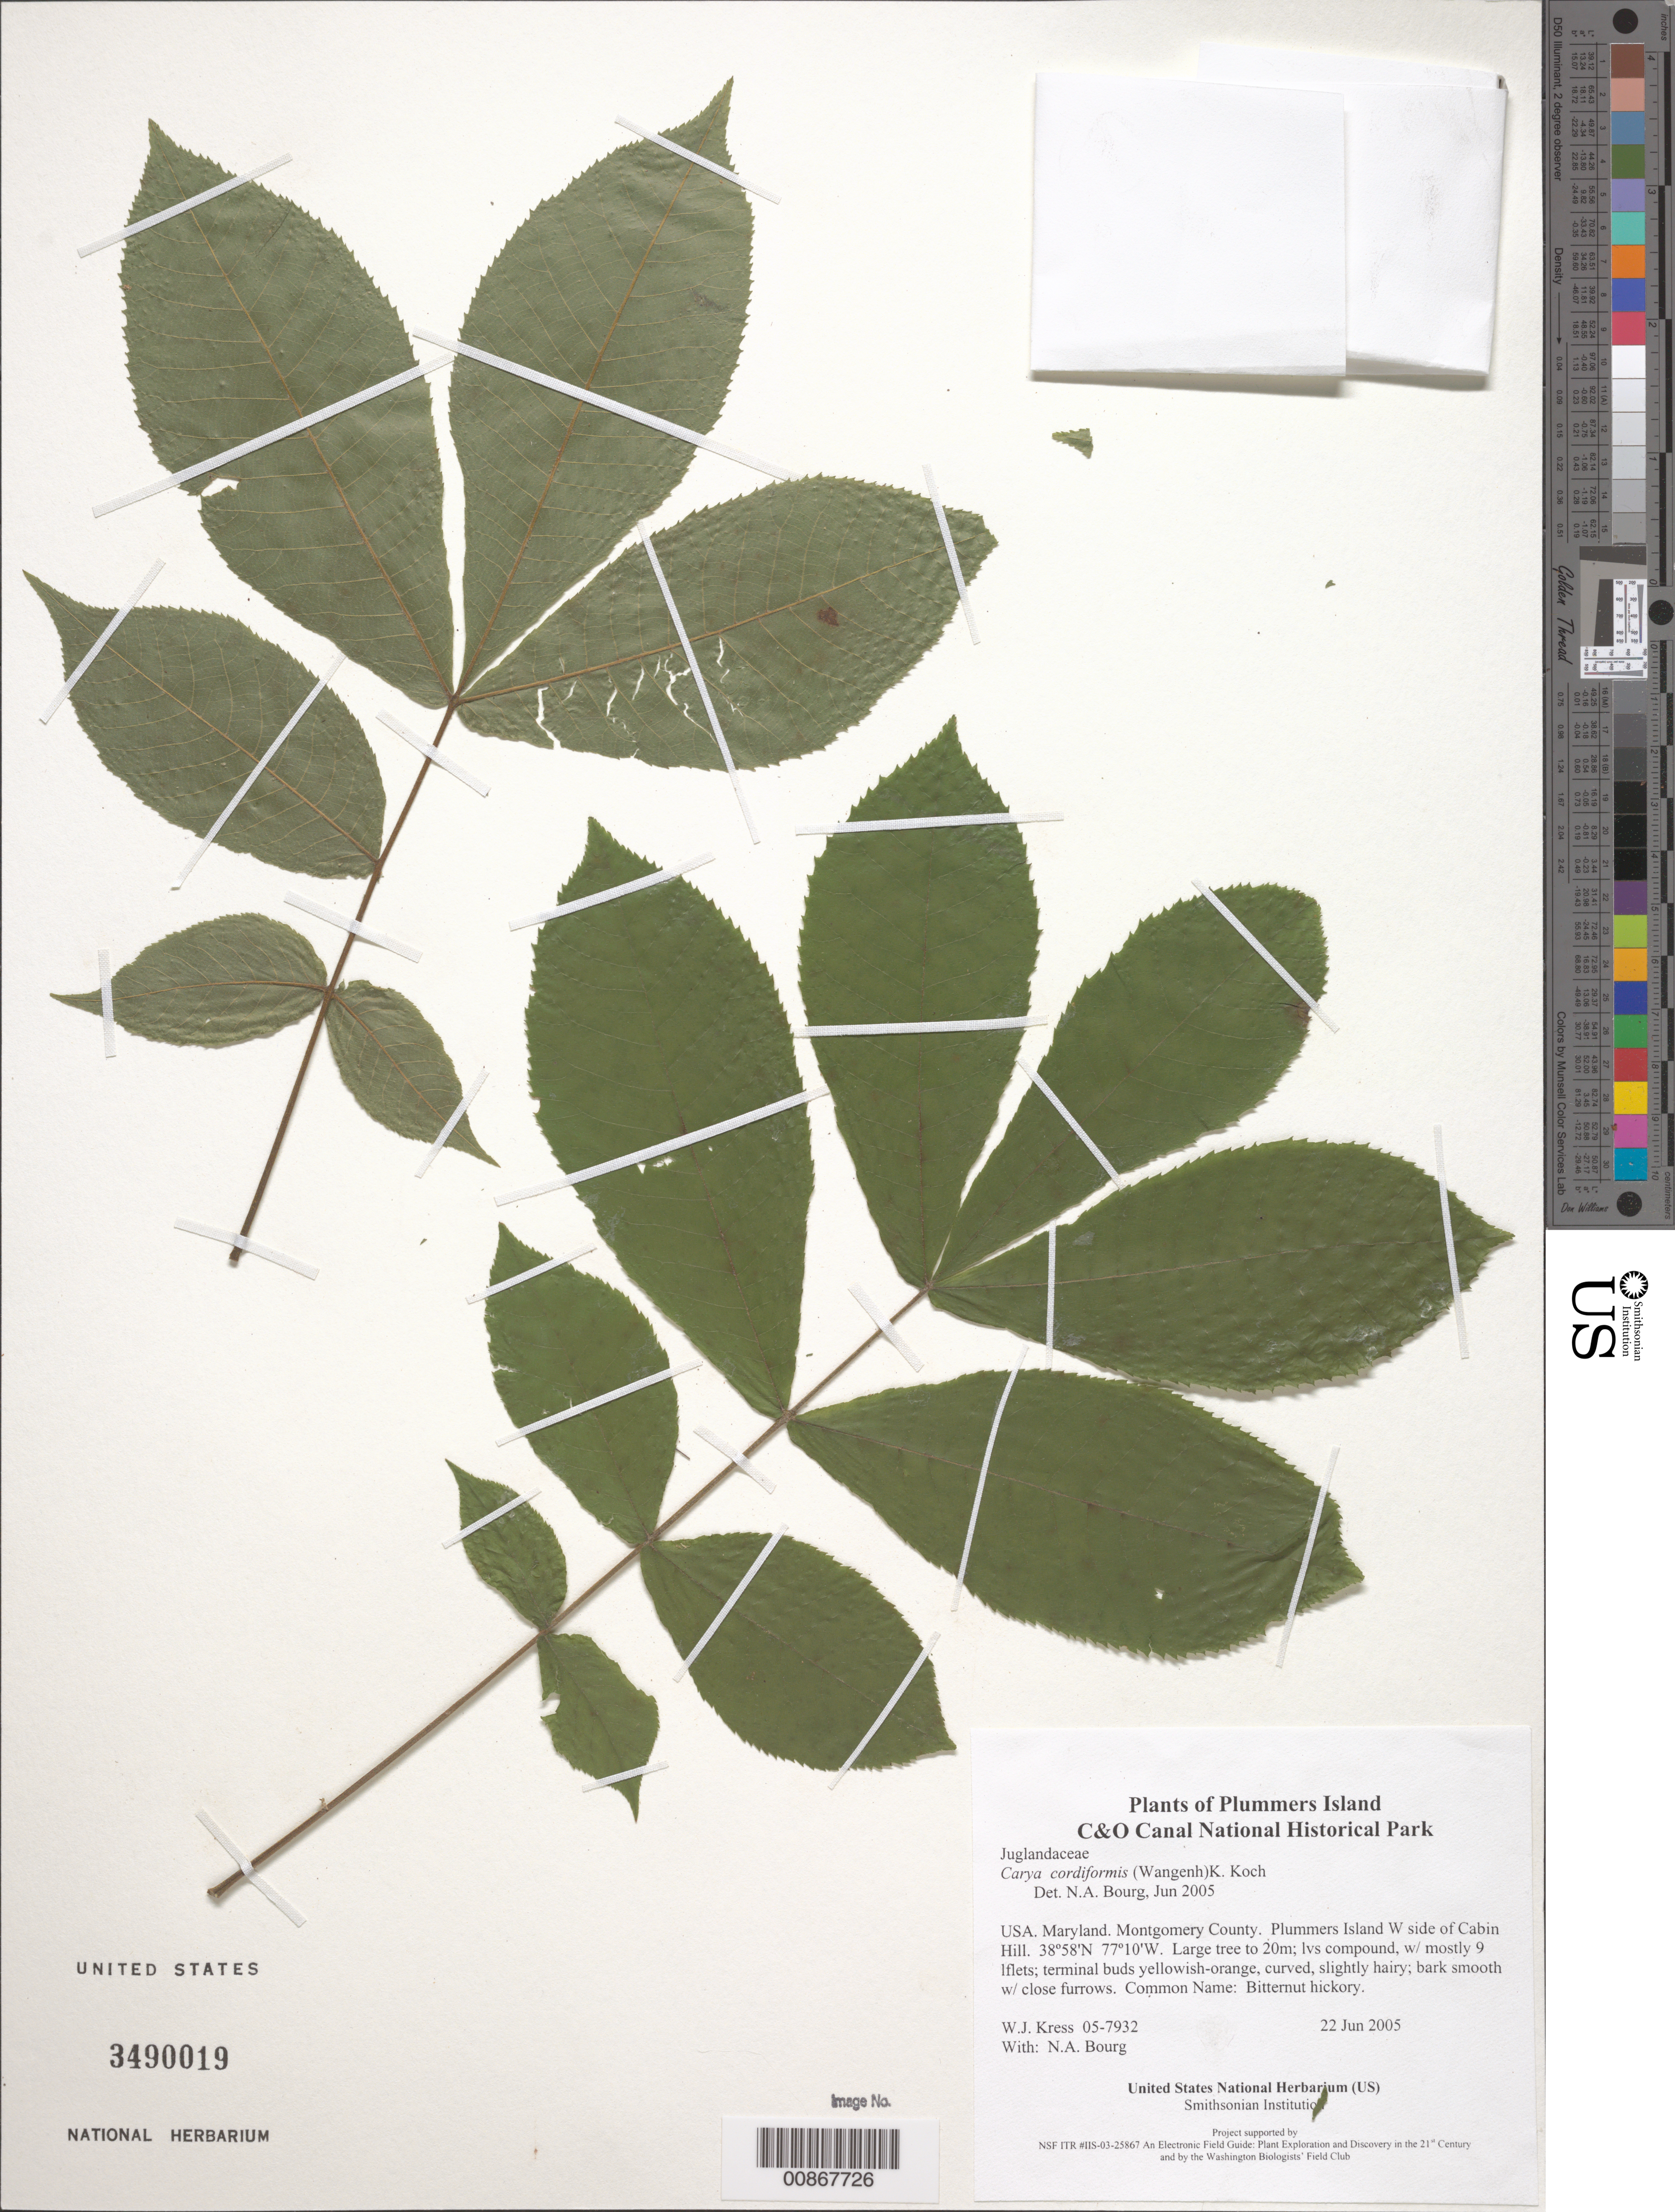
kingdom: Plantae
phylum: Tracheophyta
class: Magnoliopsida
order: Fagales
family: Juglandaceae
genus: Carya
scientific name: Carya cordiformis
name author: (Wangenh.) K. Koch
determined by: Bourg, N. A.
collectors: W. J. Kress & N. A. Bourg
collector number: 05-7932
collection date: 2005-06-22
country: United States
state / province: Maryland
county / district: Montgomery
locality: Chesapeake and Ohio Canal National Historical Park, Plummers Island W side of Cabin Hill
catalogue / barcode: US 3490019